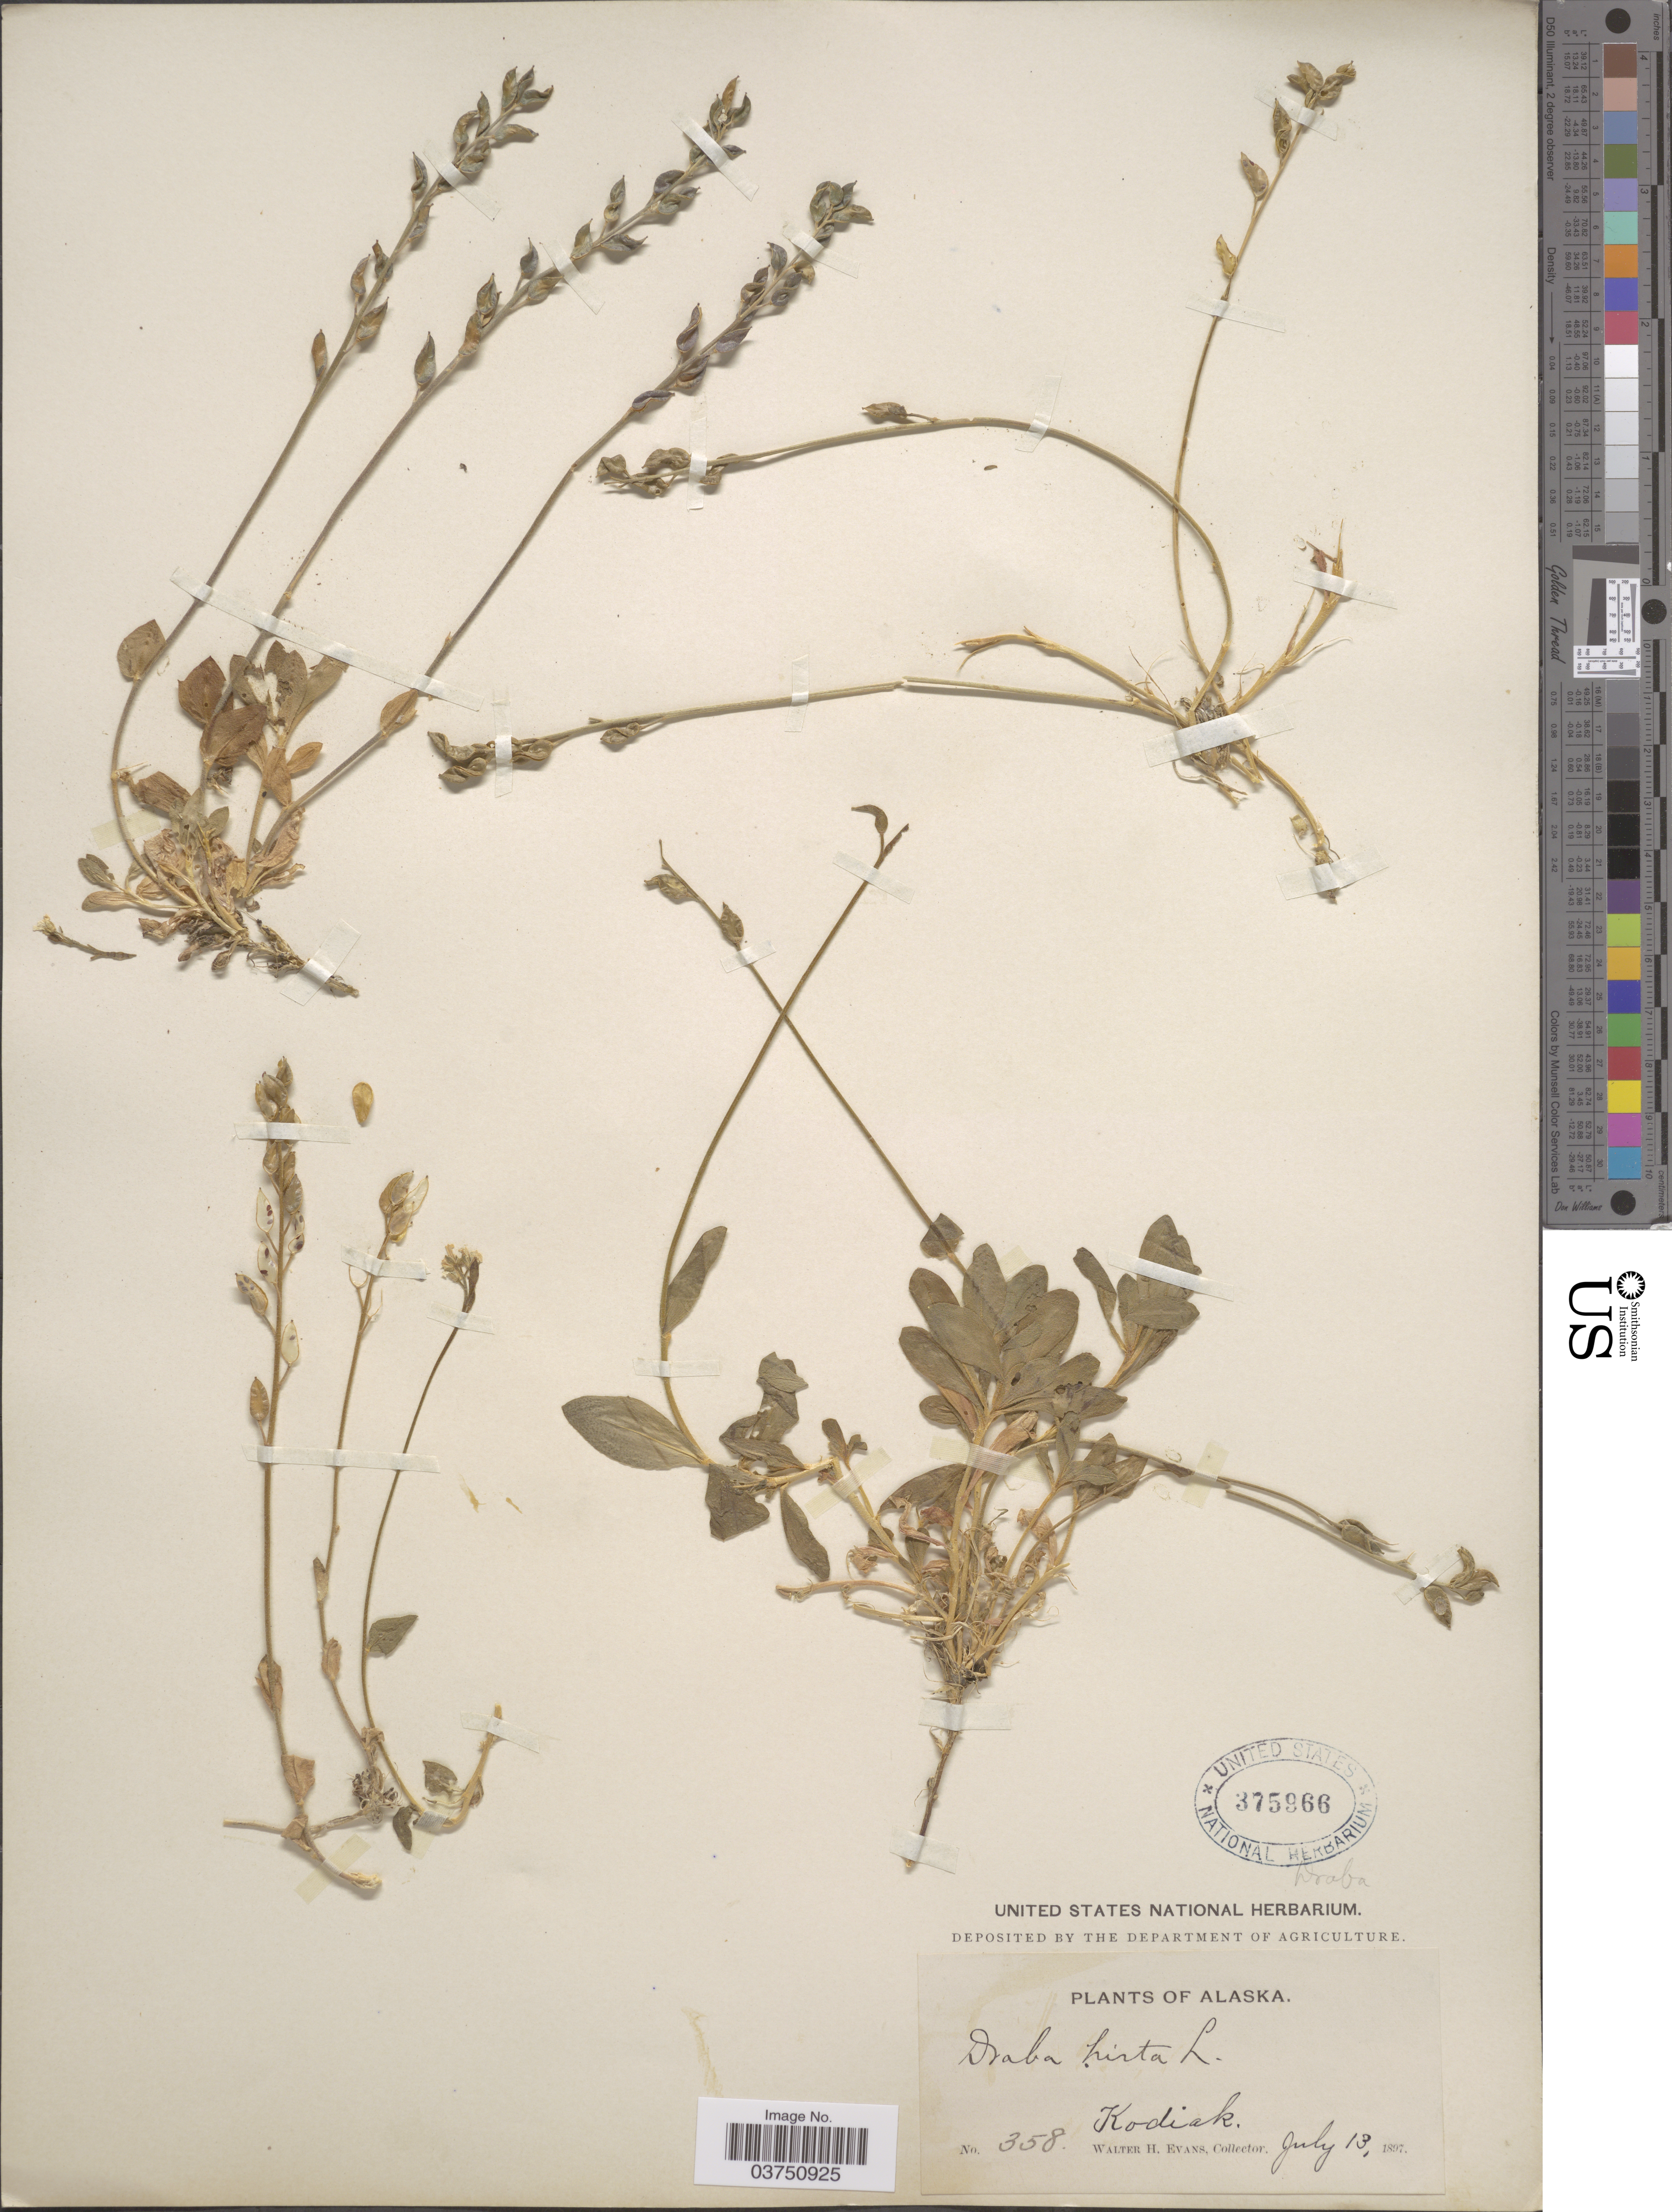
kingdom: Plantae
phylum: Tracheophyta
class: Magnoliopsida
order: Brassicales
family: Brassicaceae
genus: Draba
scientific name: Draba borealis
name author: DC.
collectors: W. H. Evans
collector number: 358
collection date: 1897-07-13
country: United States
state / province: Alaska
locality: Kodiak.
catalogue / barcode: US 375966